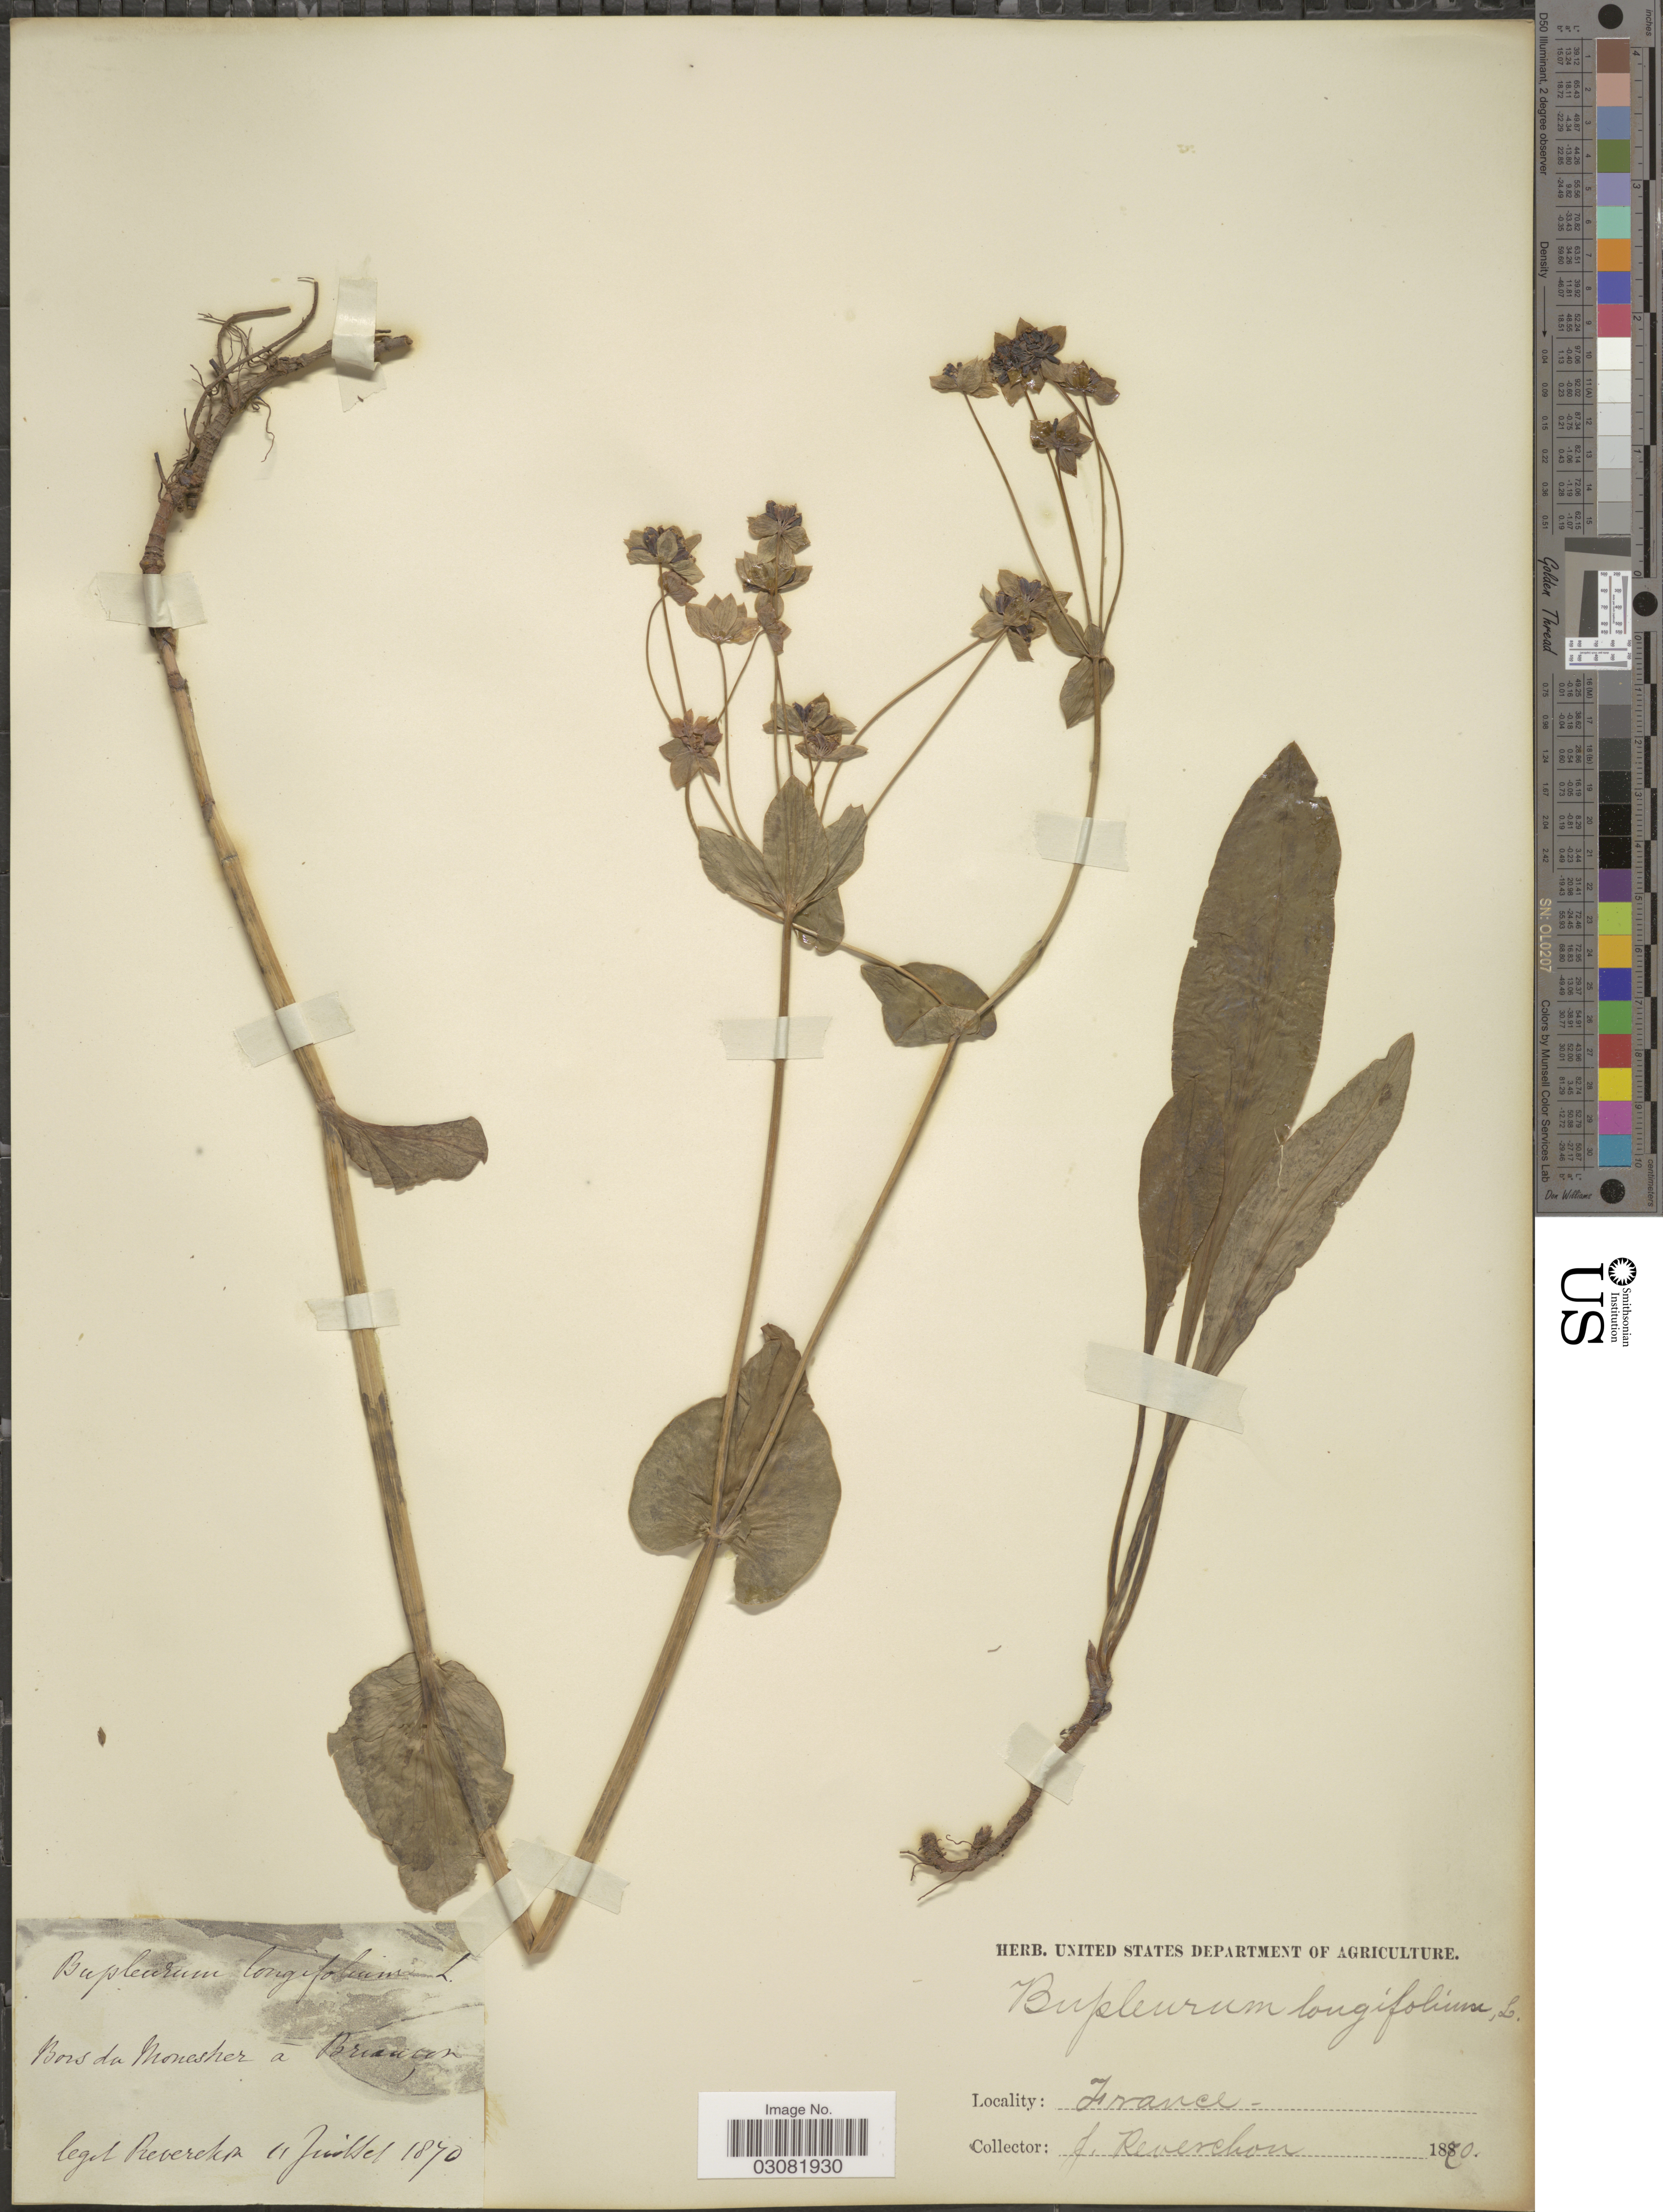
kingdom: Plantae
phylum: Tracheophyta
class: Magnoliopsida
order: Apiales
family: Apiaceae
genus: Bupleurum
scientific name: Bupleurum longifolium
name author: L.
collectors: J. Reverchon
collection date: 1870-07-11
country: France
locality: Bois du Monestier [interpreted] à Briançon.